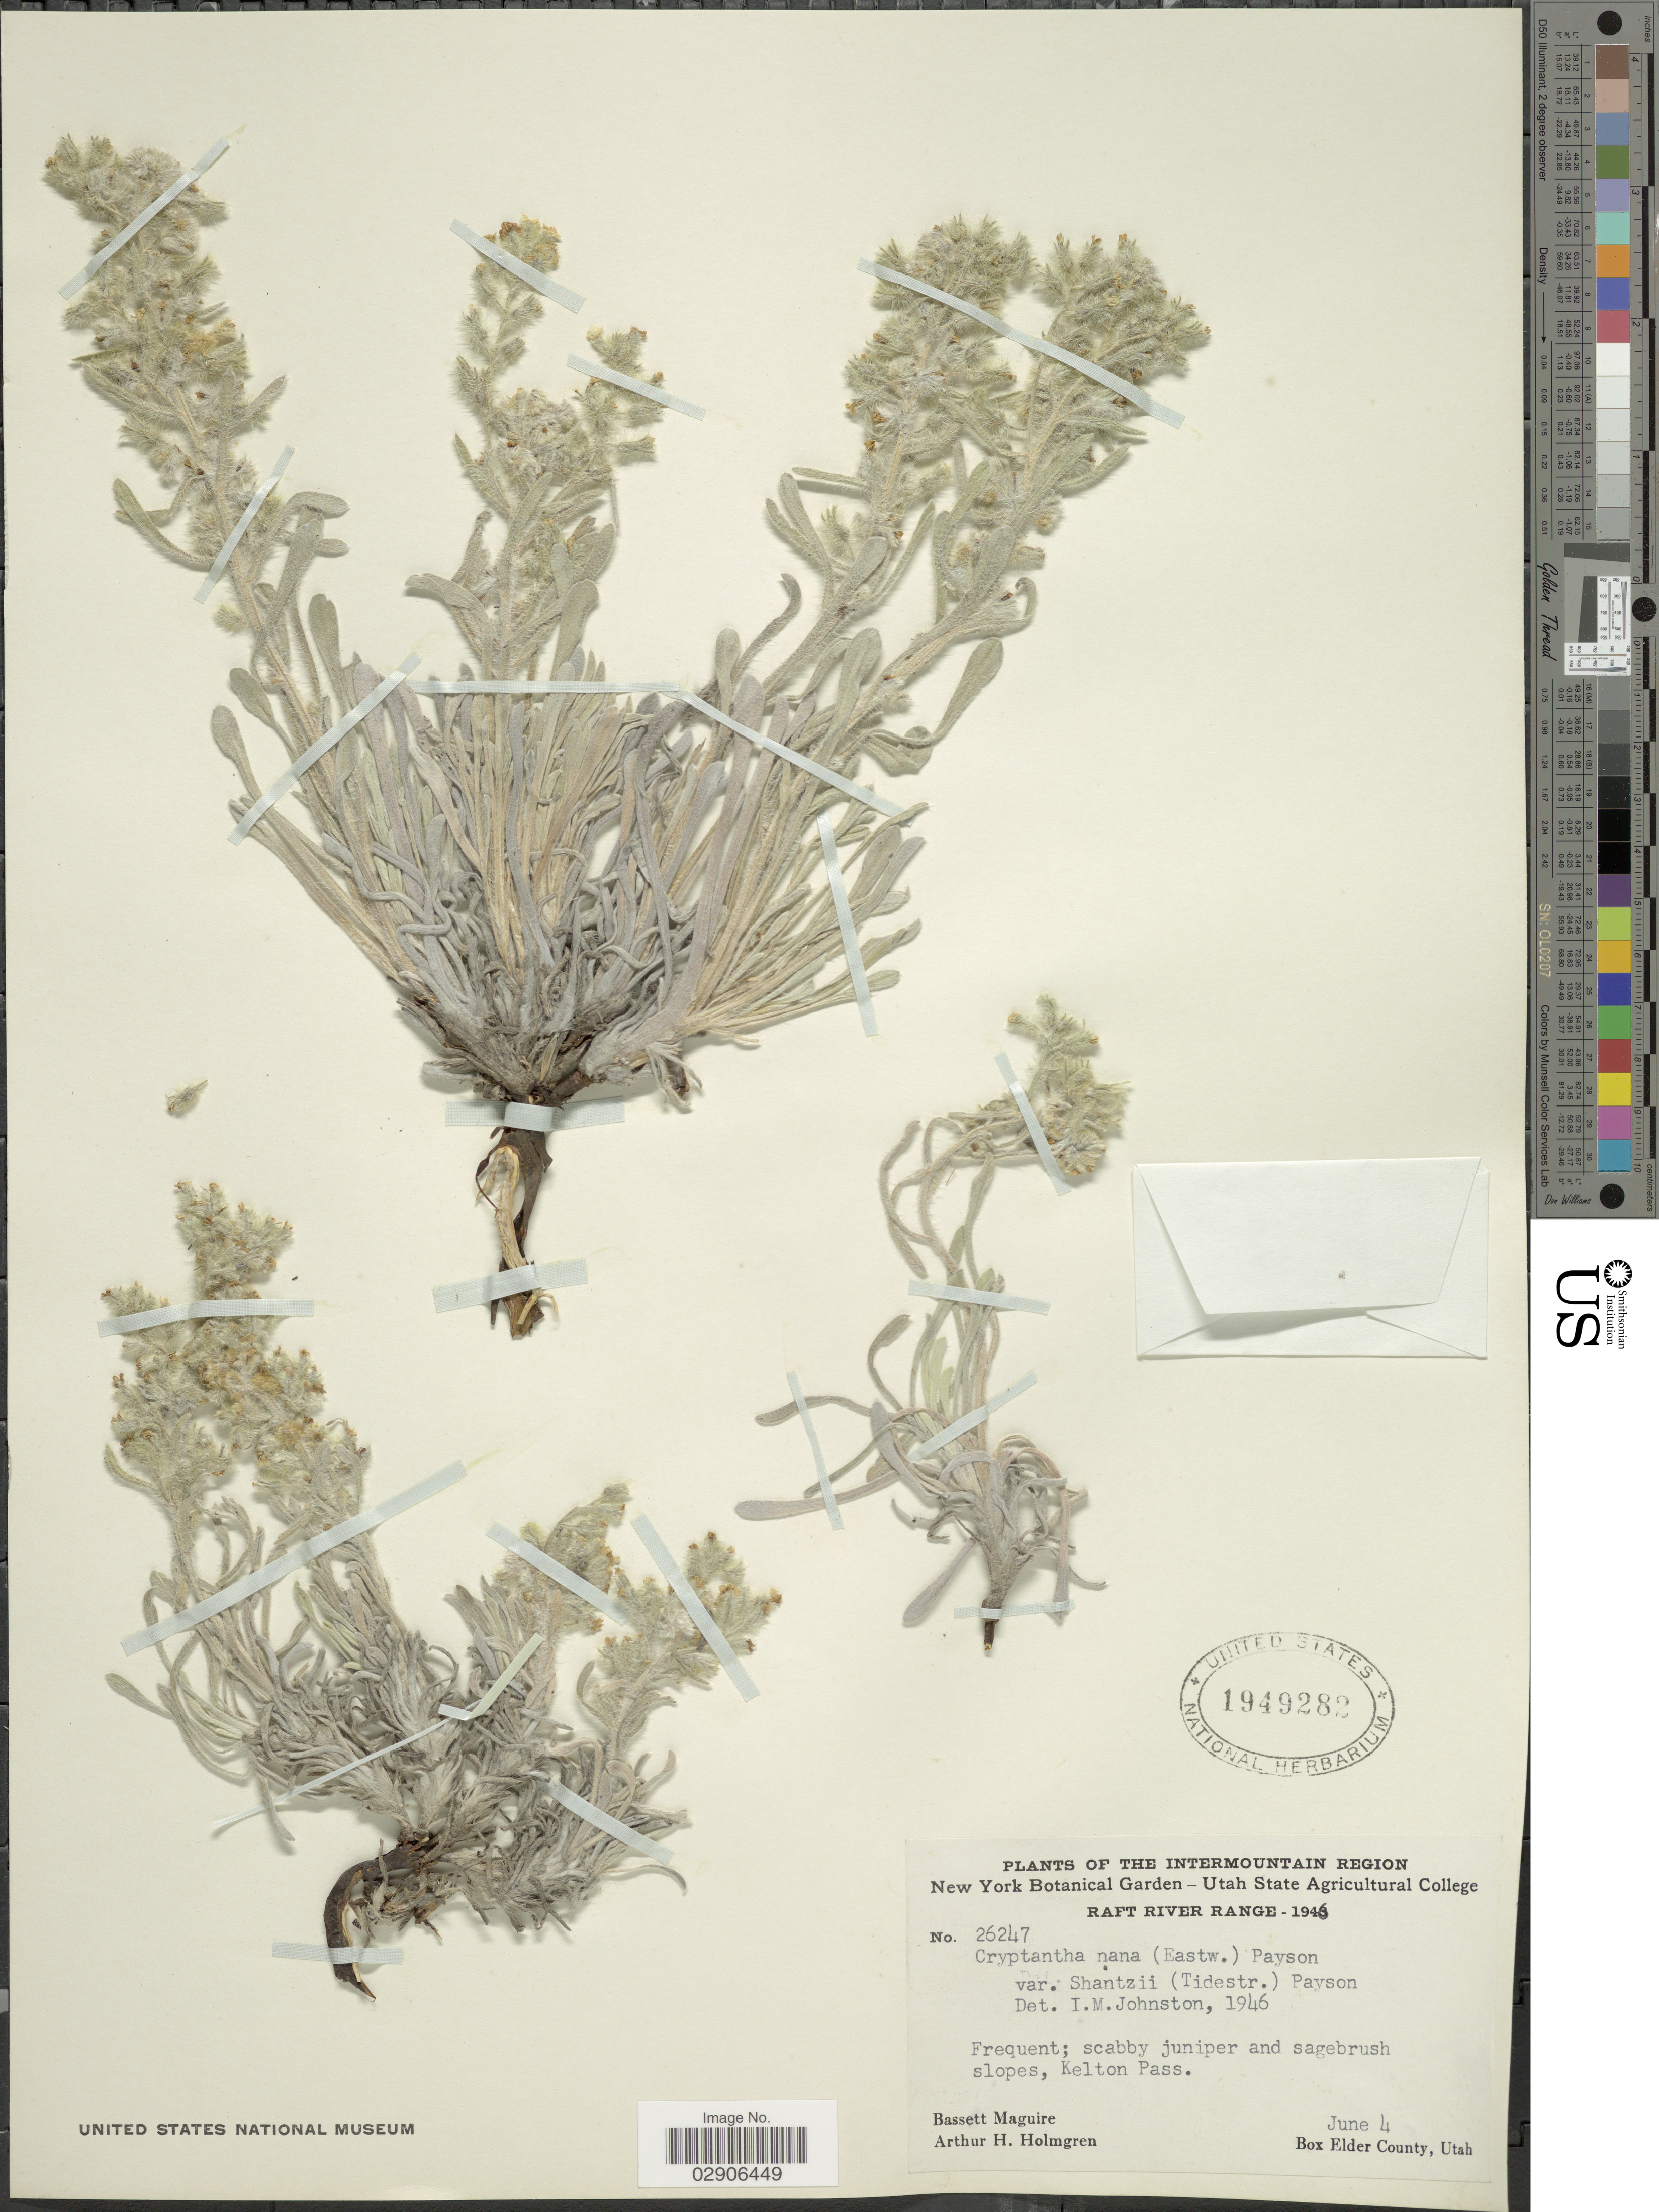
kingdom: Plantae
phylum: Tracheophyta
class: Magnoliopsida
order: Boraginales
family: Boraginaceae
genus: Oreocarya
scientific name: Oreocarya humilis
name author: (A. Gray) Greene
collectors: B. Maguire & A. H. Holmgren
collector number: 26247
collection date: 1946-06-04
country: United States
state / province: Utah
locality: The Intermountain Region. Raft River Range. Scabby juniper and sagebrush slopes, Kelton Pass. Box Elder County.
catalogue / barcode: US 1949282